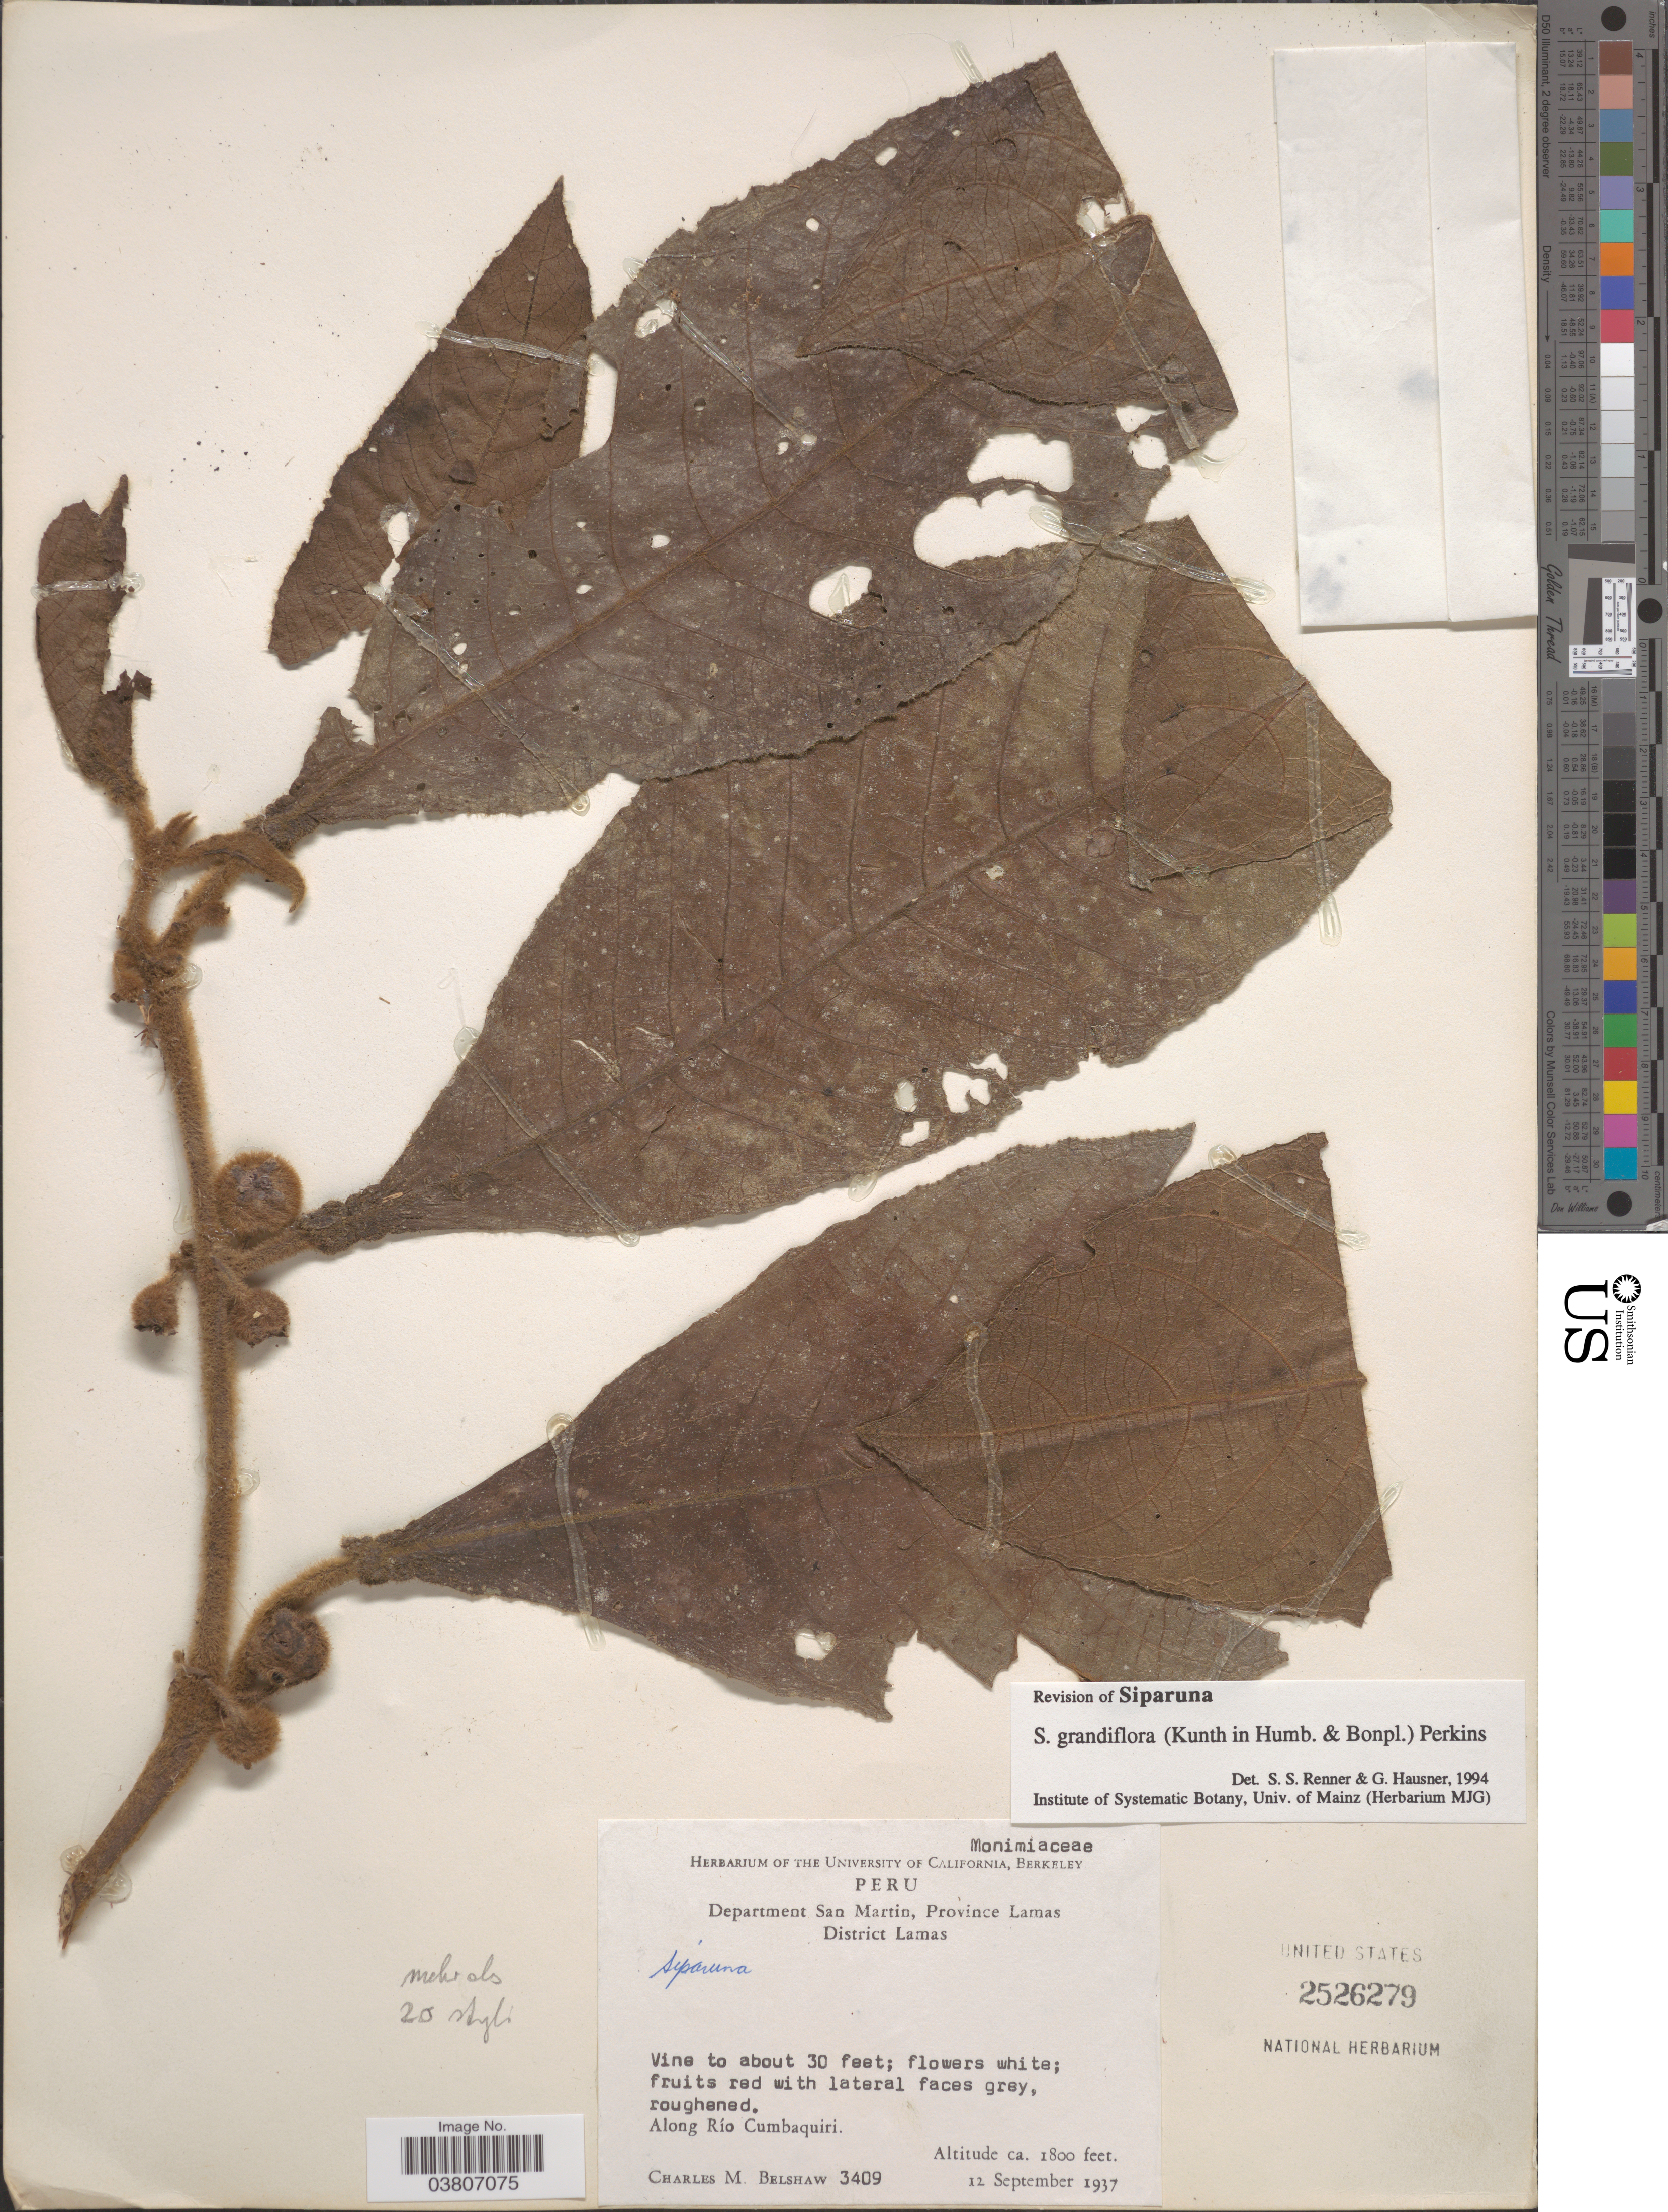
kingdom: Plantae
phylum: Tracheophyta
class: Magnoliopsida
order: Laurales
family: Siparunaceae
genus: Siparuna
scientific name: Siparuna grandiflora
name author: (Kunth) A. DC.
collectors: C. Shaw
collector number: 3409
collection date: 1937-09-12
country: Peru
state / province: San Martín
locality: Department San Martin, Province Lamas District Lamas. Along Río Cumbaquiri.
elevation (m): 549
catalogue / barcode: US 2526279